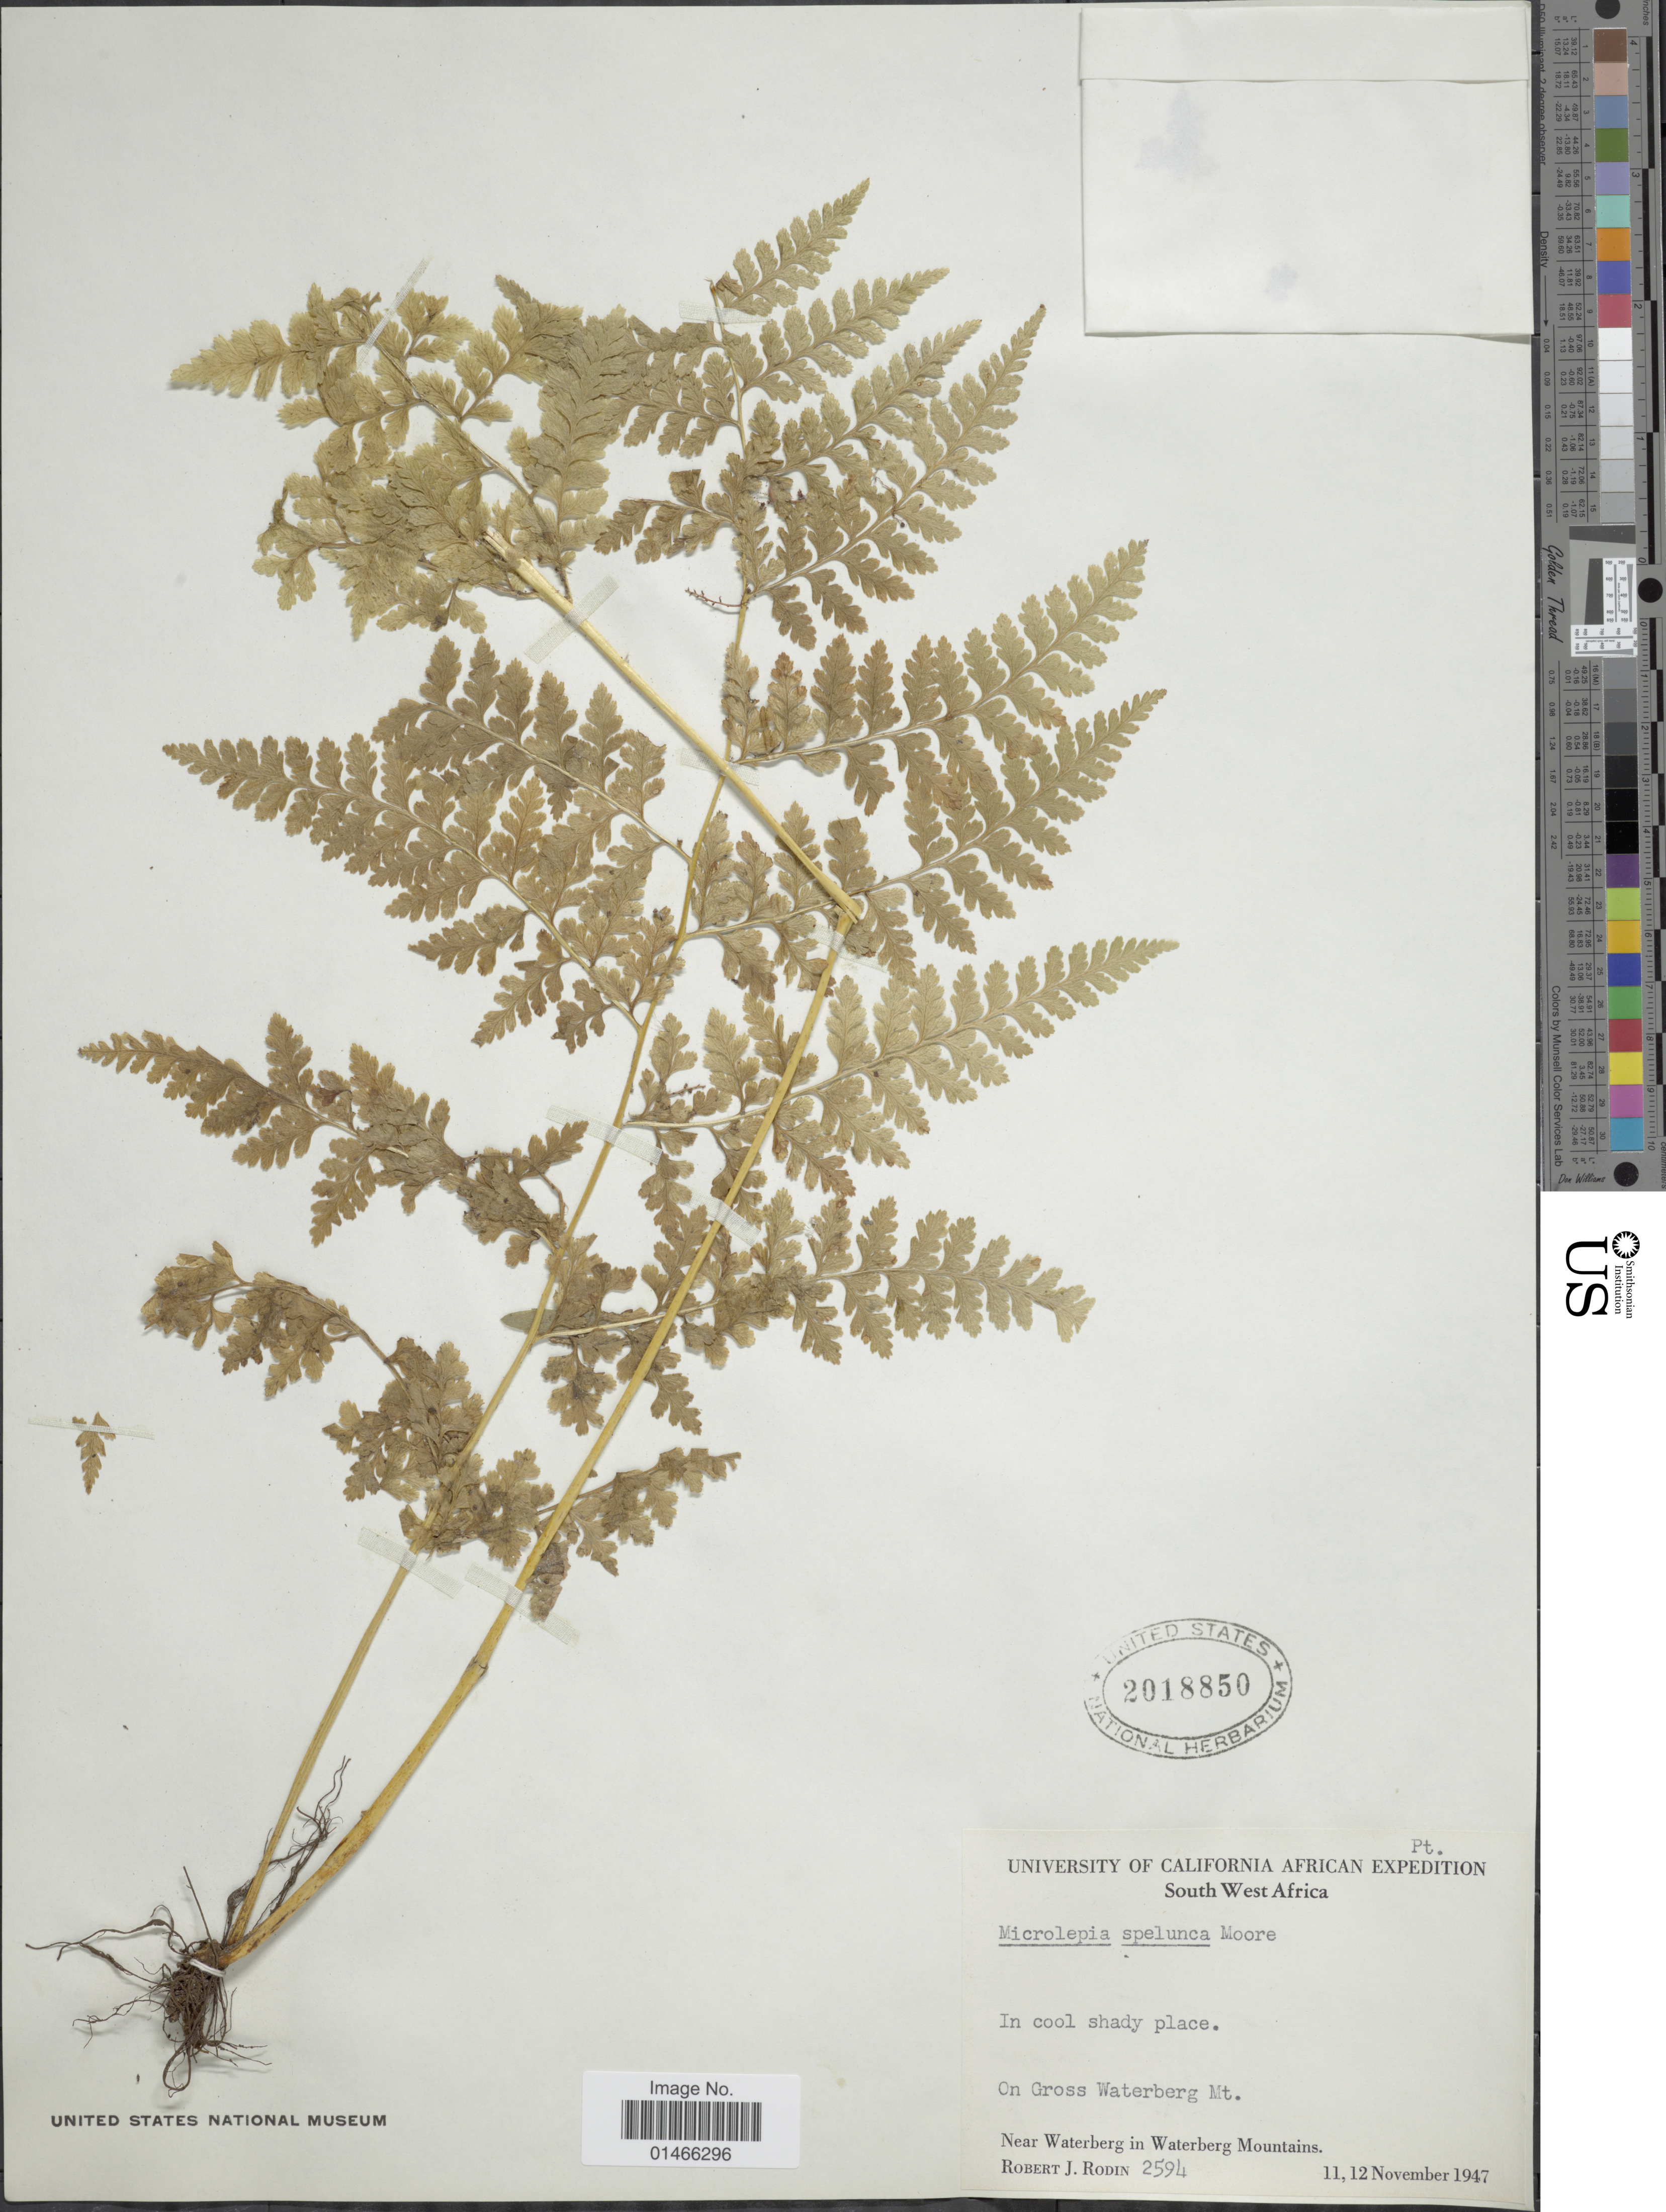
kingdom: Plantae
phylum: Tracheophyta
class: Polypodiopsida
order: Polypodiales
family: Dennstaedtiaceae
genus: Microlepia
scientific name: Microlepia speluncae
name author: (L.) T. Moore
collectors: R. J. Rodin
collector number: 2594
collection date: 1947-11-11/1947-11-12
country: South Africa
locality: South West Africa. Gross Waterberg Mt. Near Waterberg Mountains.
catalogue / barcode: US 2018850